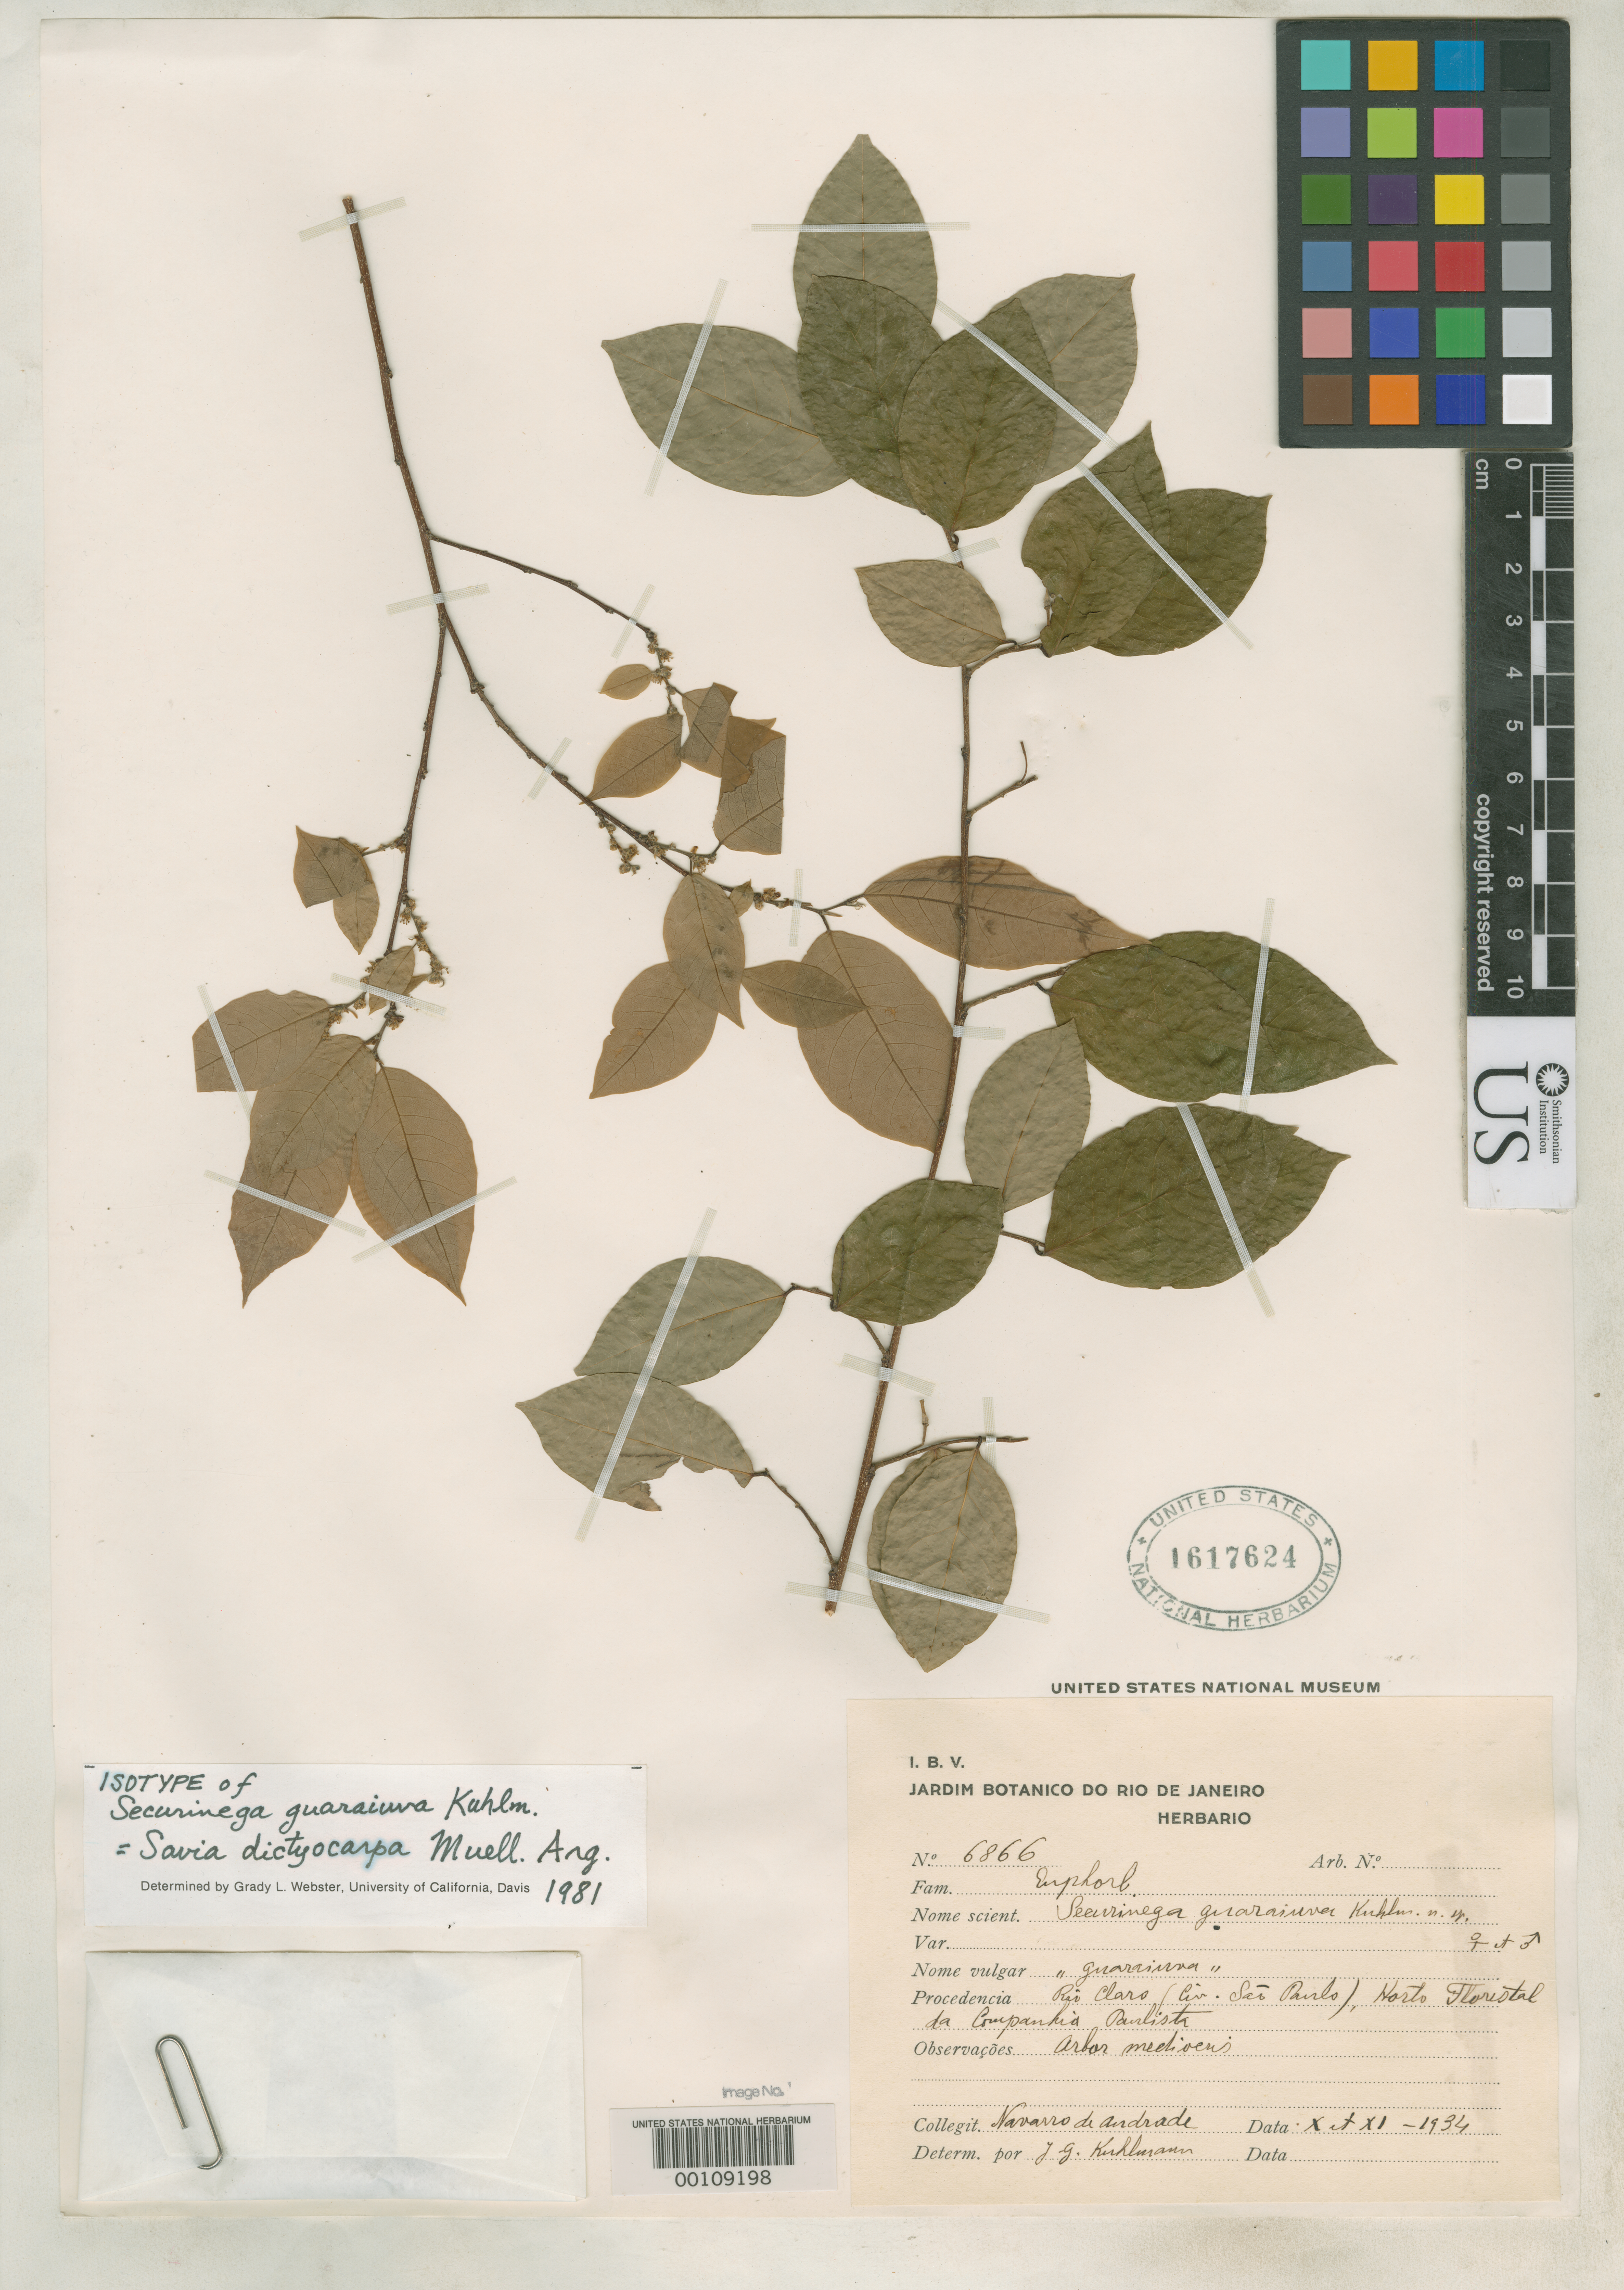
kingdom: Plantae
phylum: Tracheophyta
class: Magnoliopsida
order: Malpighiales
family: Phyllanthaceae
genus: Securinega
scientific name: Securinega guaraiuva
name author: Kuhlm.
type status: Isotype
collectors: E. de Andrade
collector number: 6866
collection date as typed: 1934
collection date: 1934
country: Brazil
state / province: São Paulo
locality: Rio Claro.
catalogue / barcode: US 1617624